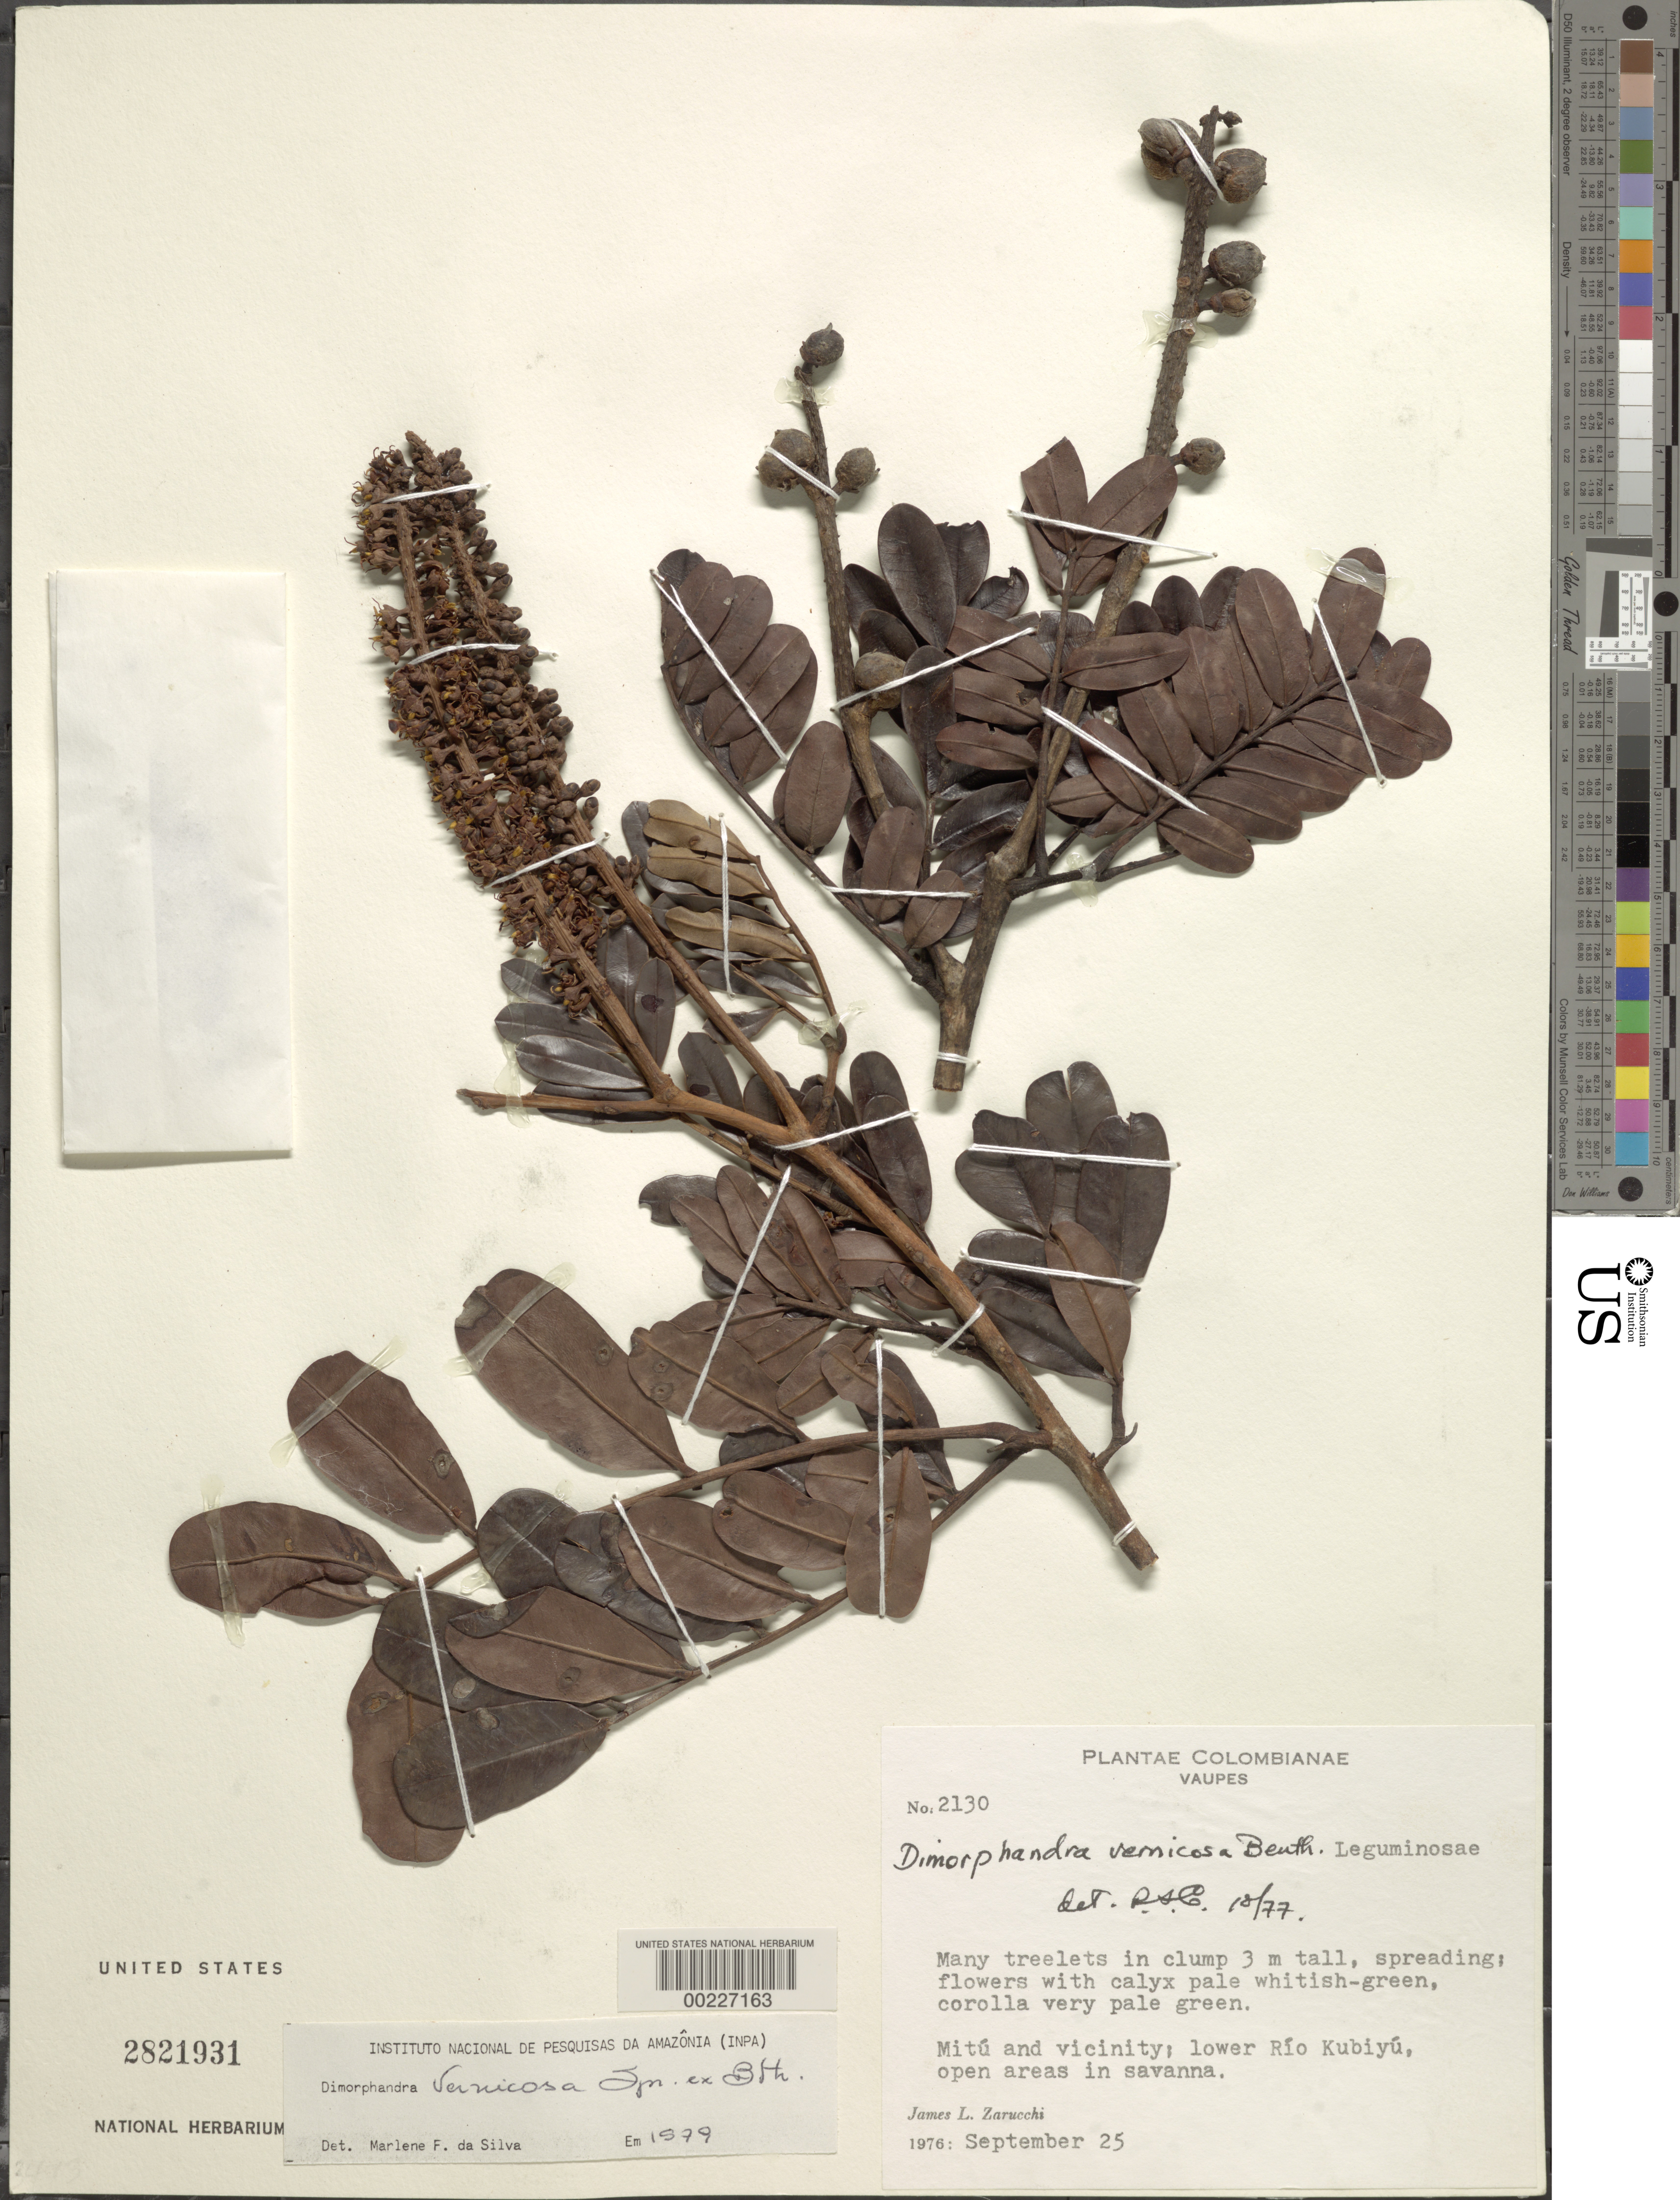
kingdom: Plantae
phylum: Tracheophyta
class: Magnoliopsida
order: Fabales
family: Fabaceae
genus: Dimorphandra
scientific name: Dimorphandra vernicosa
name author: Spruce ex Benth.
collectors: J. L. Zarucchi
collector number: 2130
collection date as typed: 25 Sep 1976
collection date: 1976-09-25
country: Colombia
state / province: Vaupés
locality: Mitu and vicinity; low Rio Kubiyu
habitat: Open areas of savanna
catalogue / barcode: US 2821931